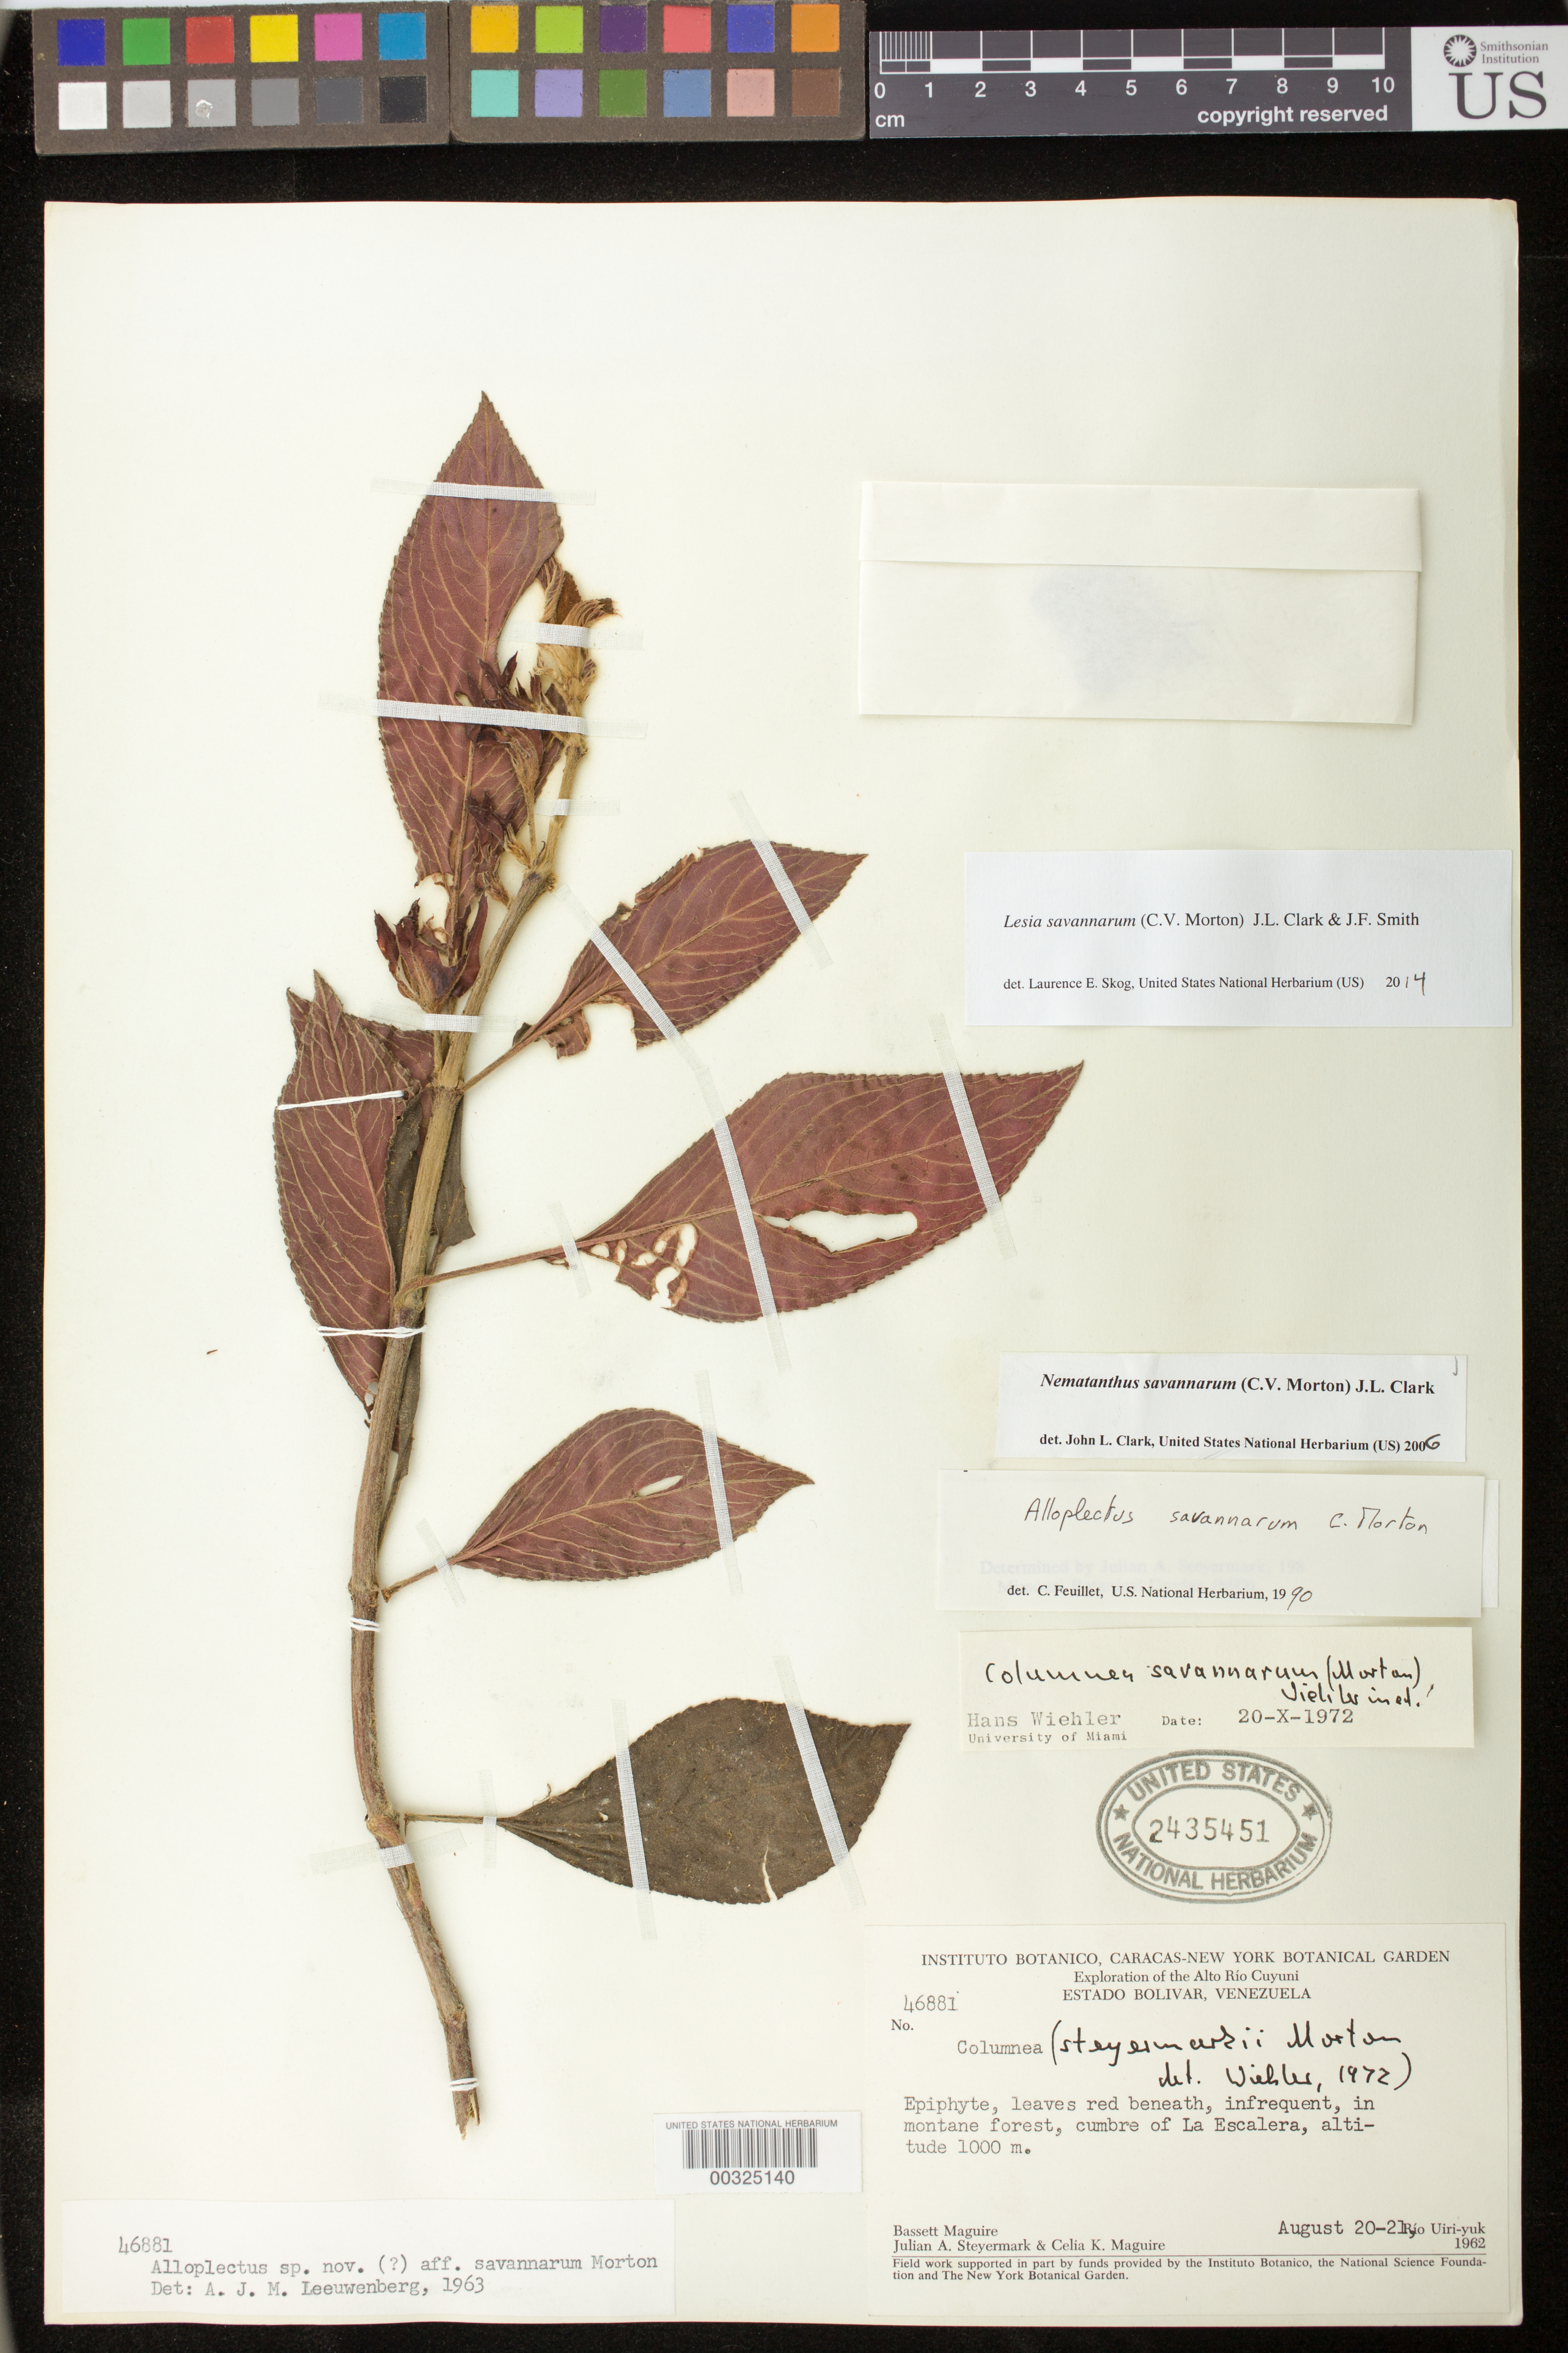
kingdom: Plantae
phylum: Tracheophyta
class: Magnoliopsida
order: Lamiales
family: Gesneriaceae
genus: Lesia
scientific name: Lesia savannarum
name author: (C.V. Morton) J.L. Clark & J.F. Sm.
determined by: Skog, Laurence E.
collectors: B. Maguire, J. Steyermark & C. K. Maguire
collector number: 46881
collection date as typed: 20-21 Aug 1962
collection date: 1962-08-20/1962-08-21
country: Venezuela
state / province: Bolívar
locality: Exploration of Alto Rio Cuyuni, Cumbre of la Escalera, Rio Uiri-Yuk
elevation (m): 1000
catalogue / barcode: US 2435451